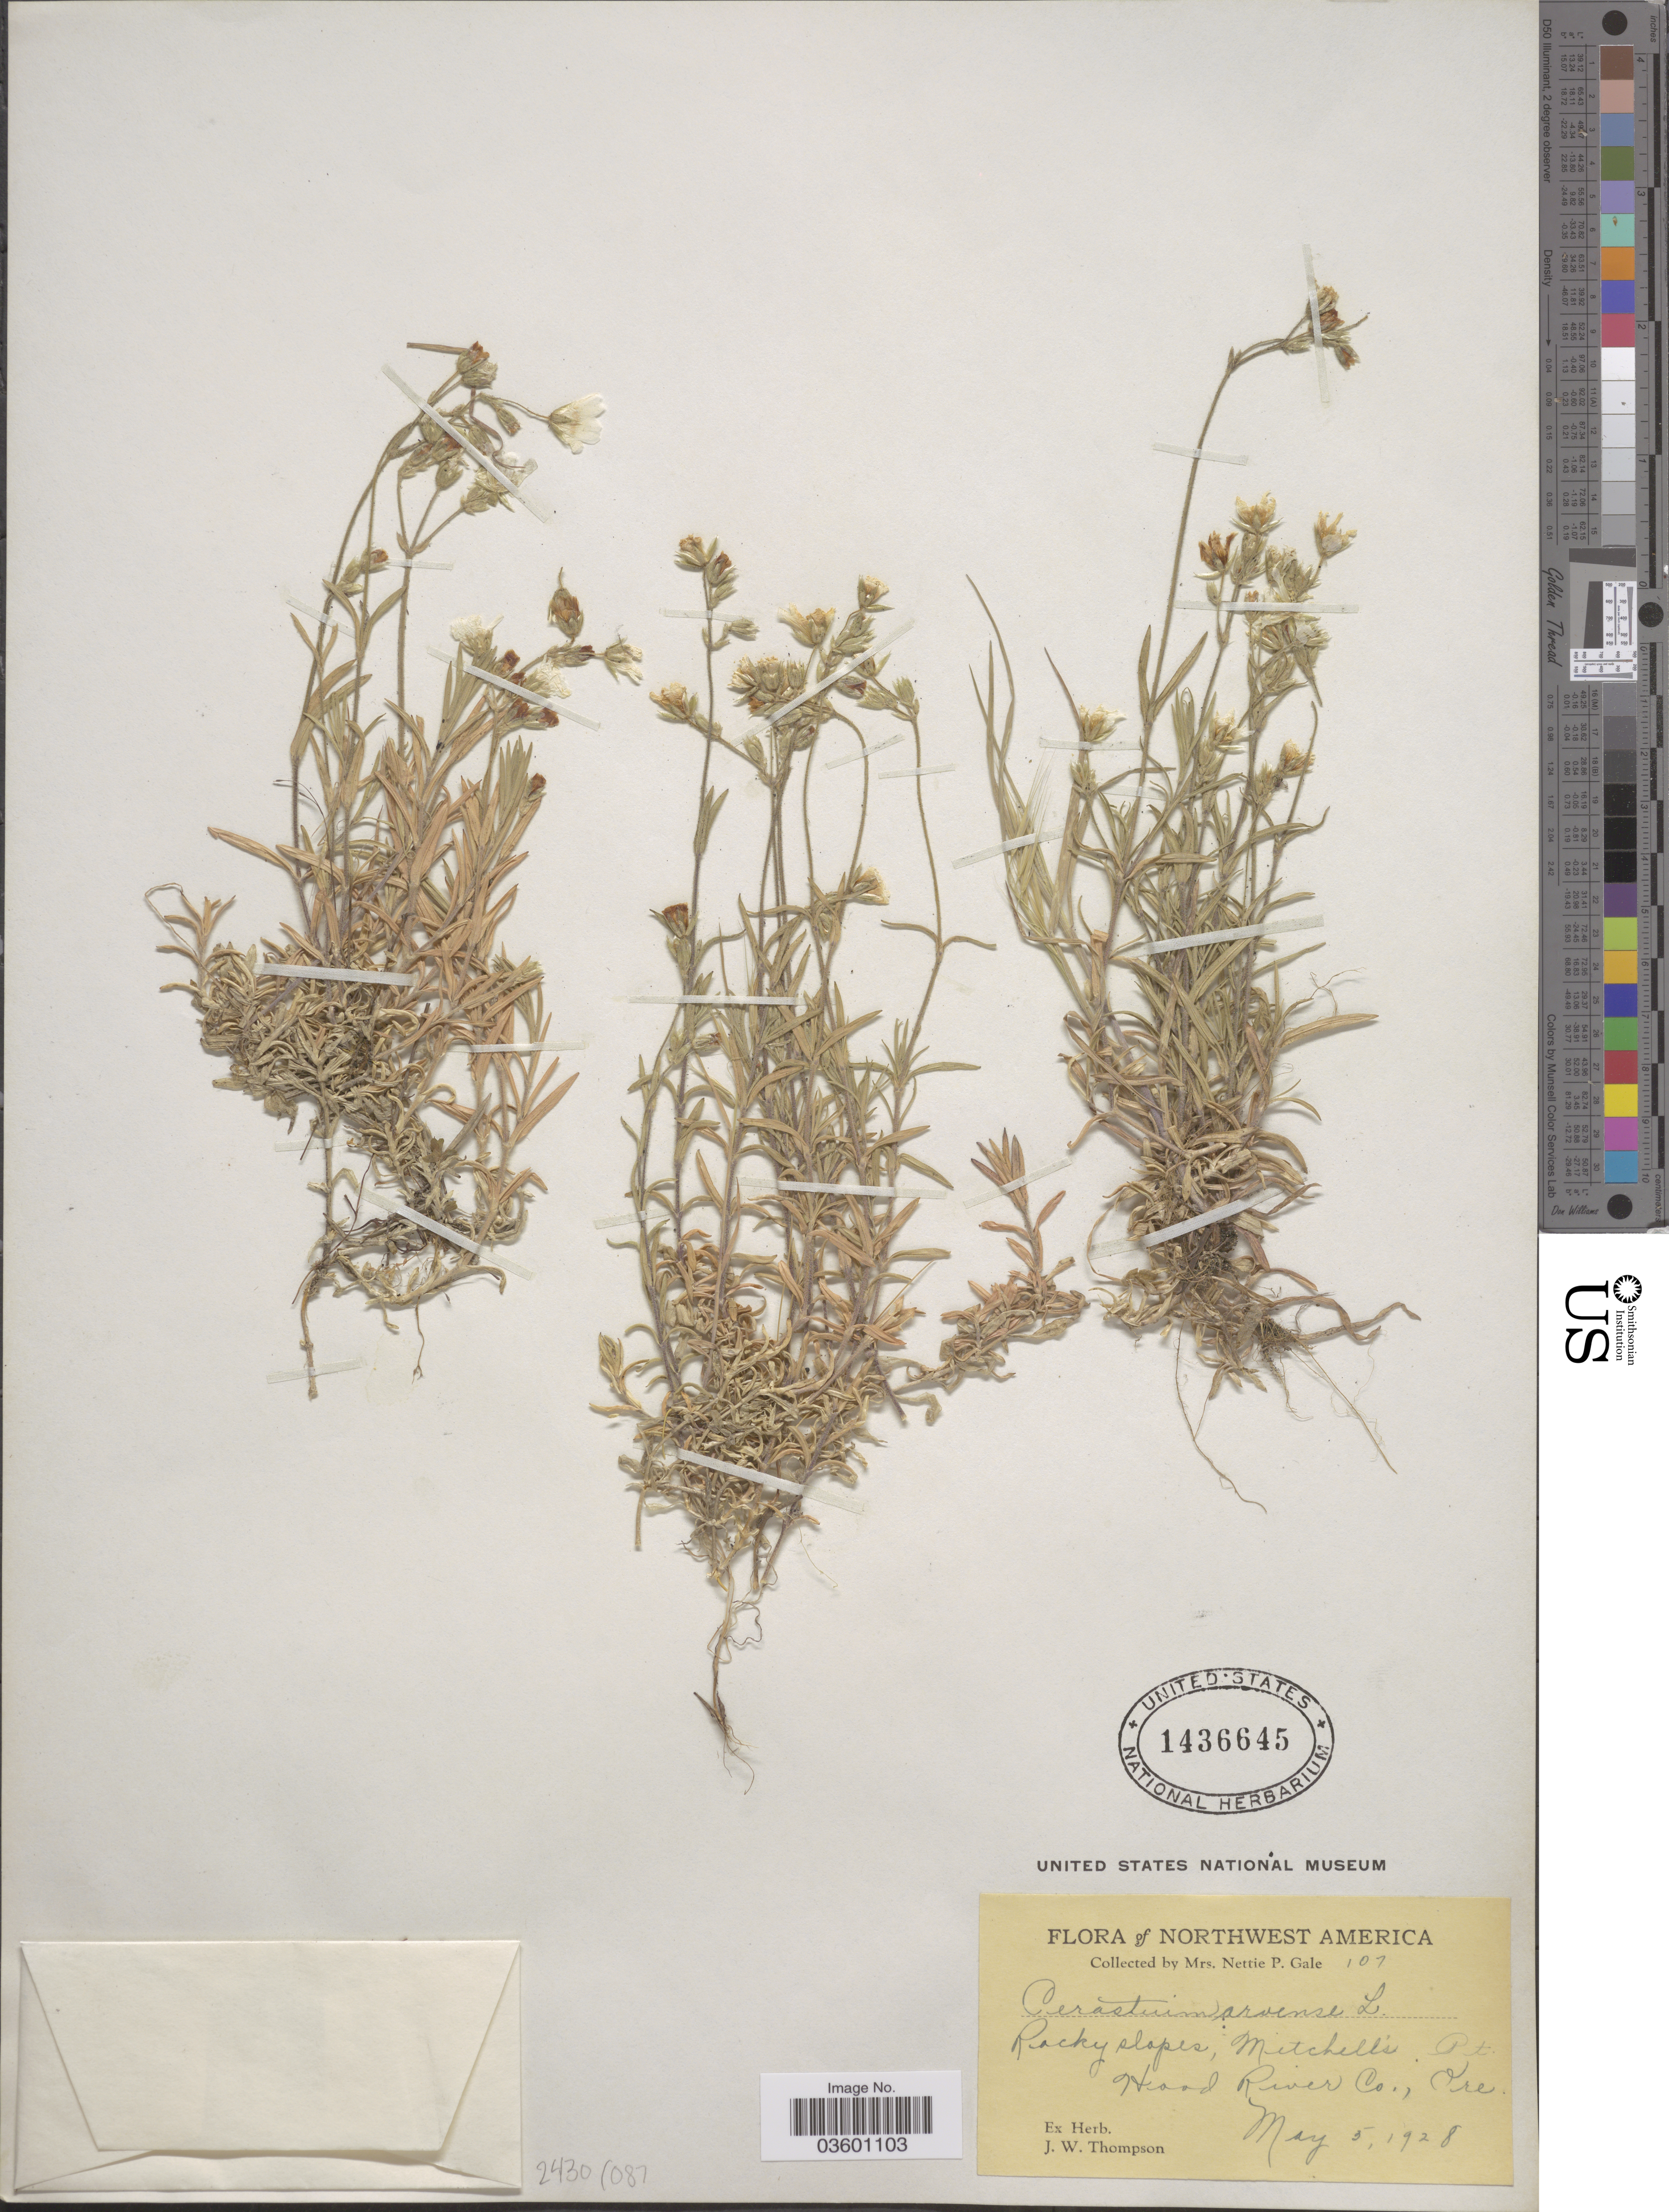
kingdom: Plantae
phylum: Tracheophyta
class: Magnoliopsida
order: Caryophyllales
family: Caryophyllaceae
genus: Cerastium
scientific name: Cerastium arvense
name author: L.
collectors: N. Gale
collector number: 107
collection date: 1928-05-05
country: United States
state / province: Oregon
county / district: Hood River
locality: Northwest America. Rocky slopes, Mitchell's Pt. Hood River Co.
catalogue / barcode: US 1436645